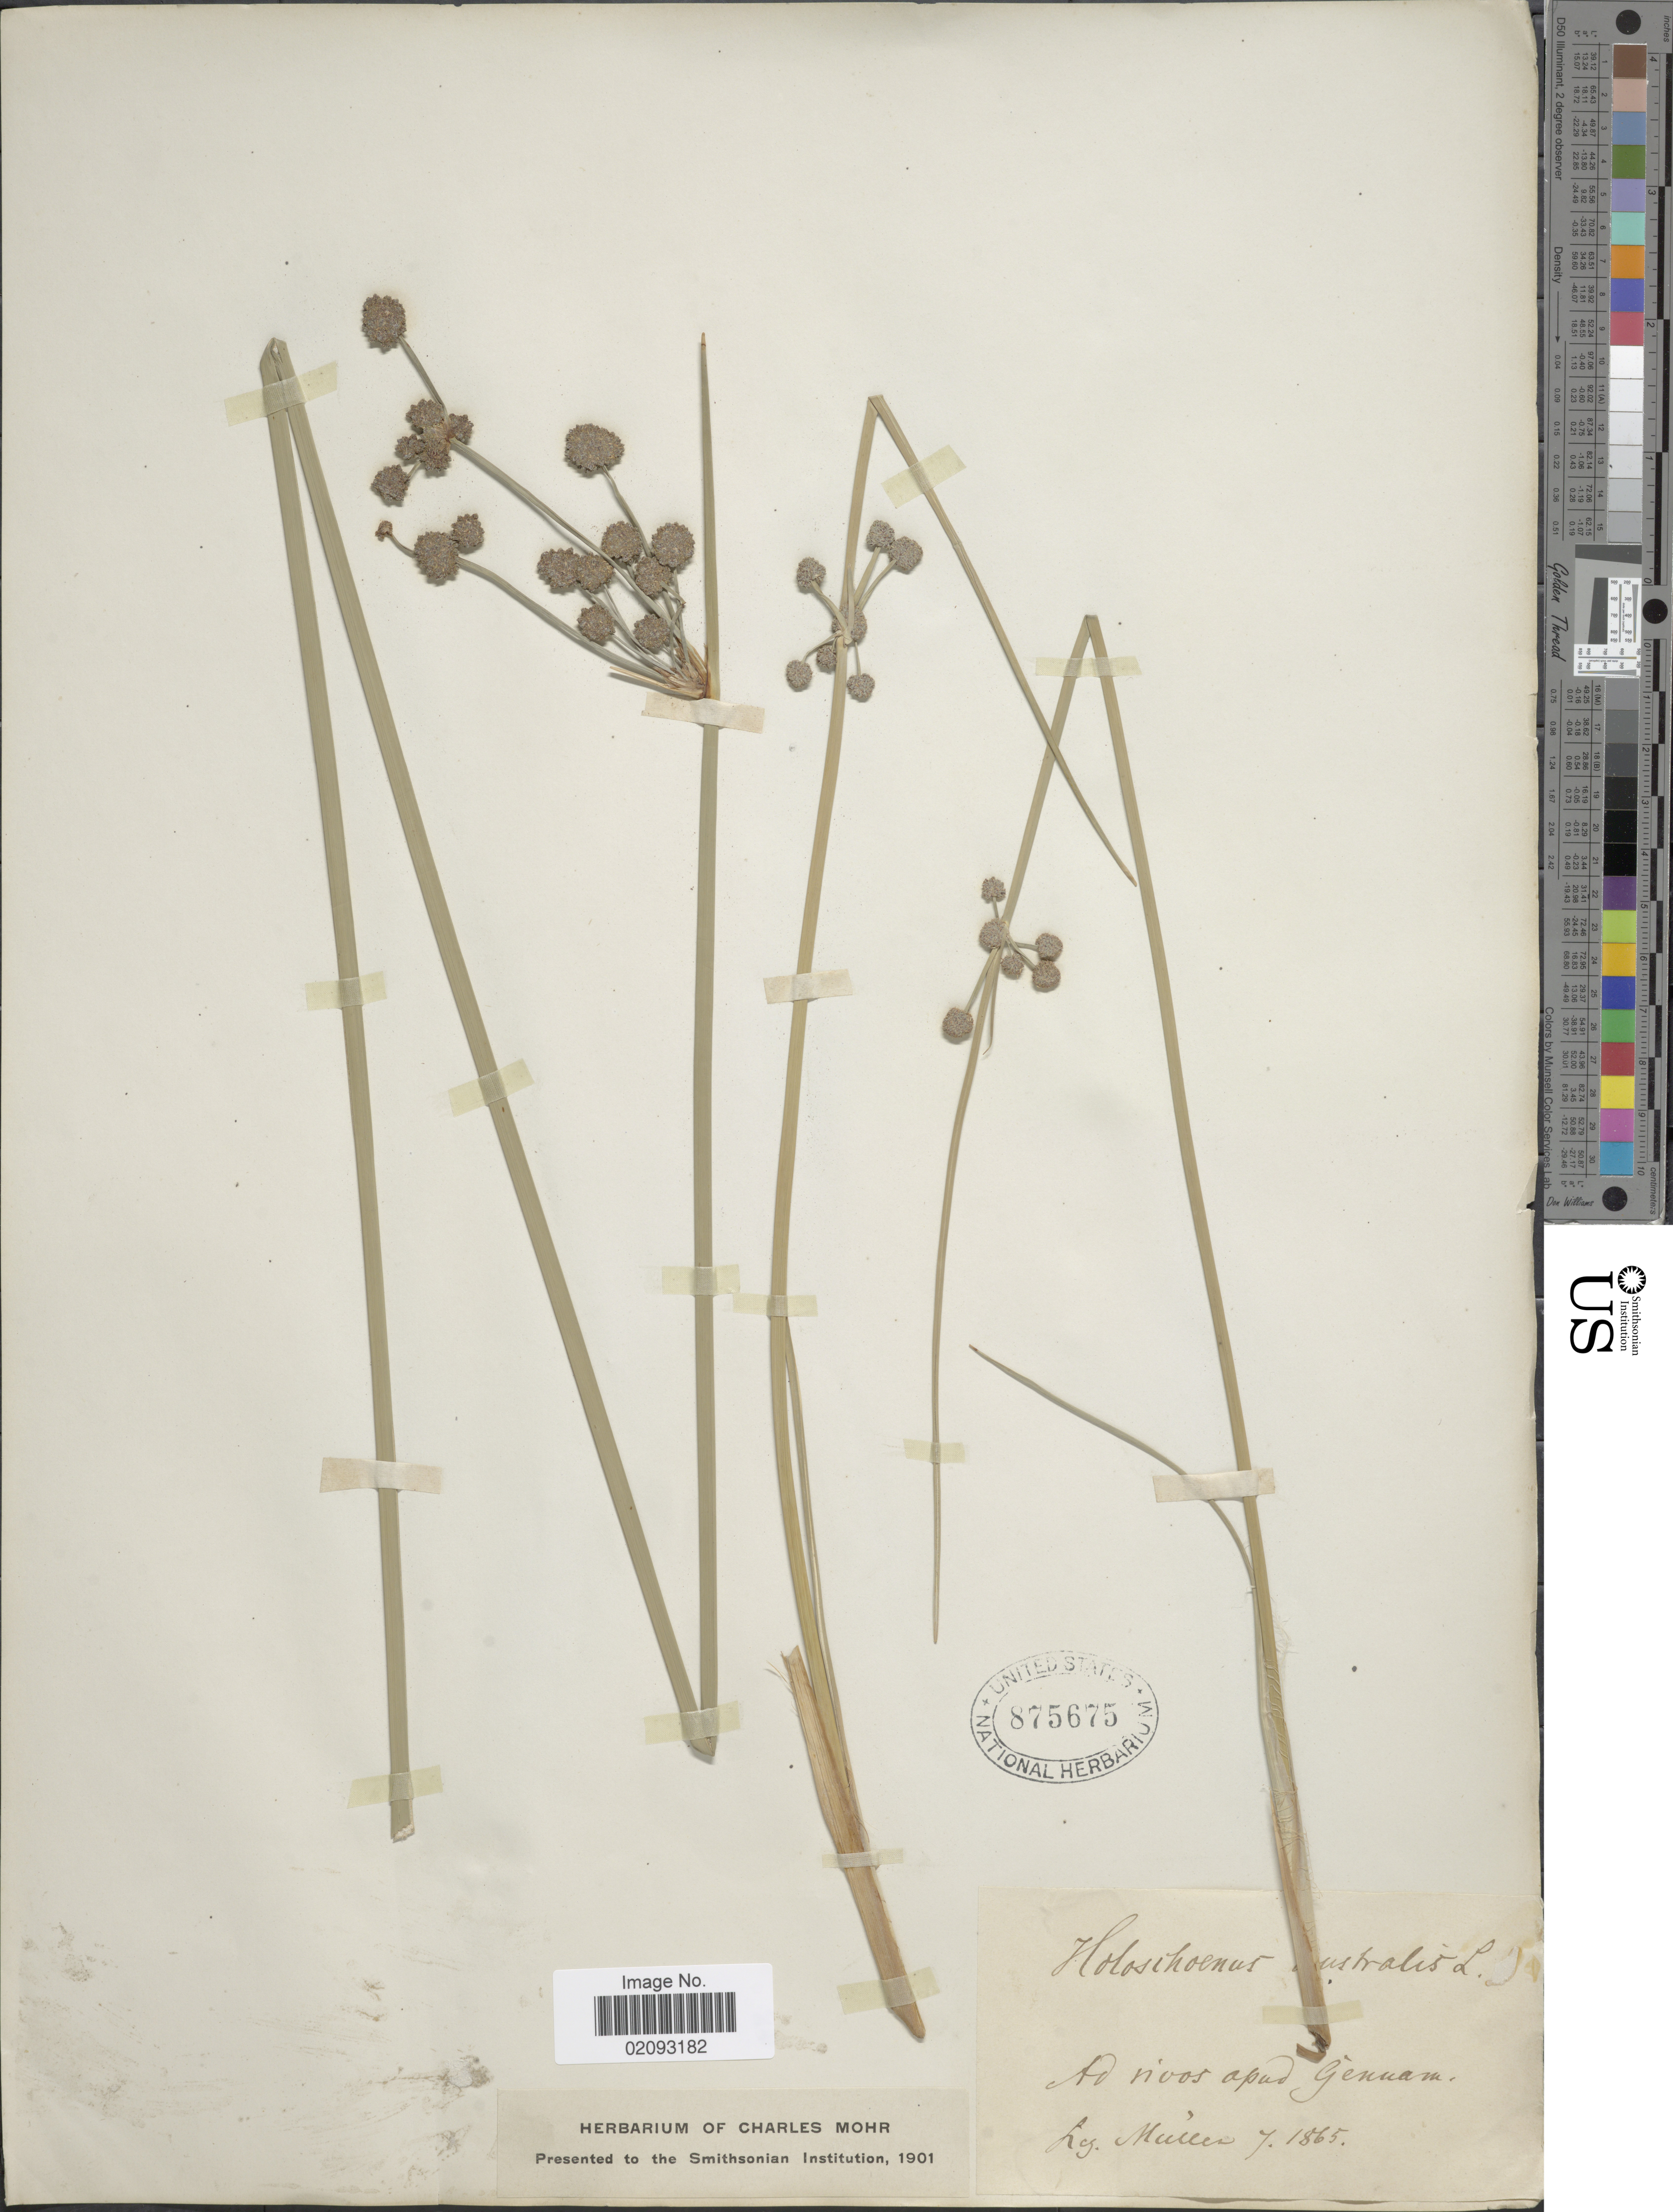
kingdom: Plantae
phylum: Tracheophyta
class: Liliopsida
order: Poales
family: Cyperaceae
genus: Scirpoides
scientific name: Scirpoides holoschoenus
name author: (L.) Soják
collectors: Müller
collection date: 1865-07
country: Italy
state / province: Liguria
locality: Ad vivos apud Genuam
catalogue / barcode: US 875675